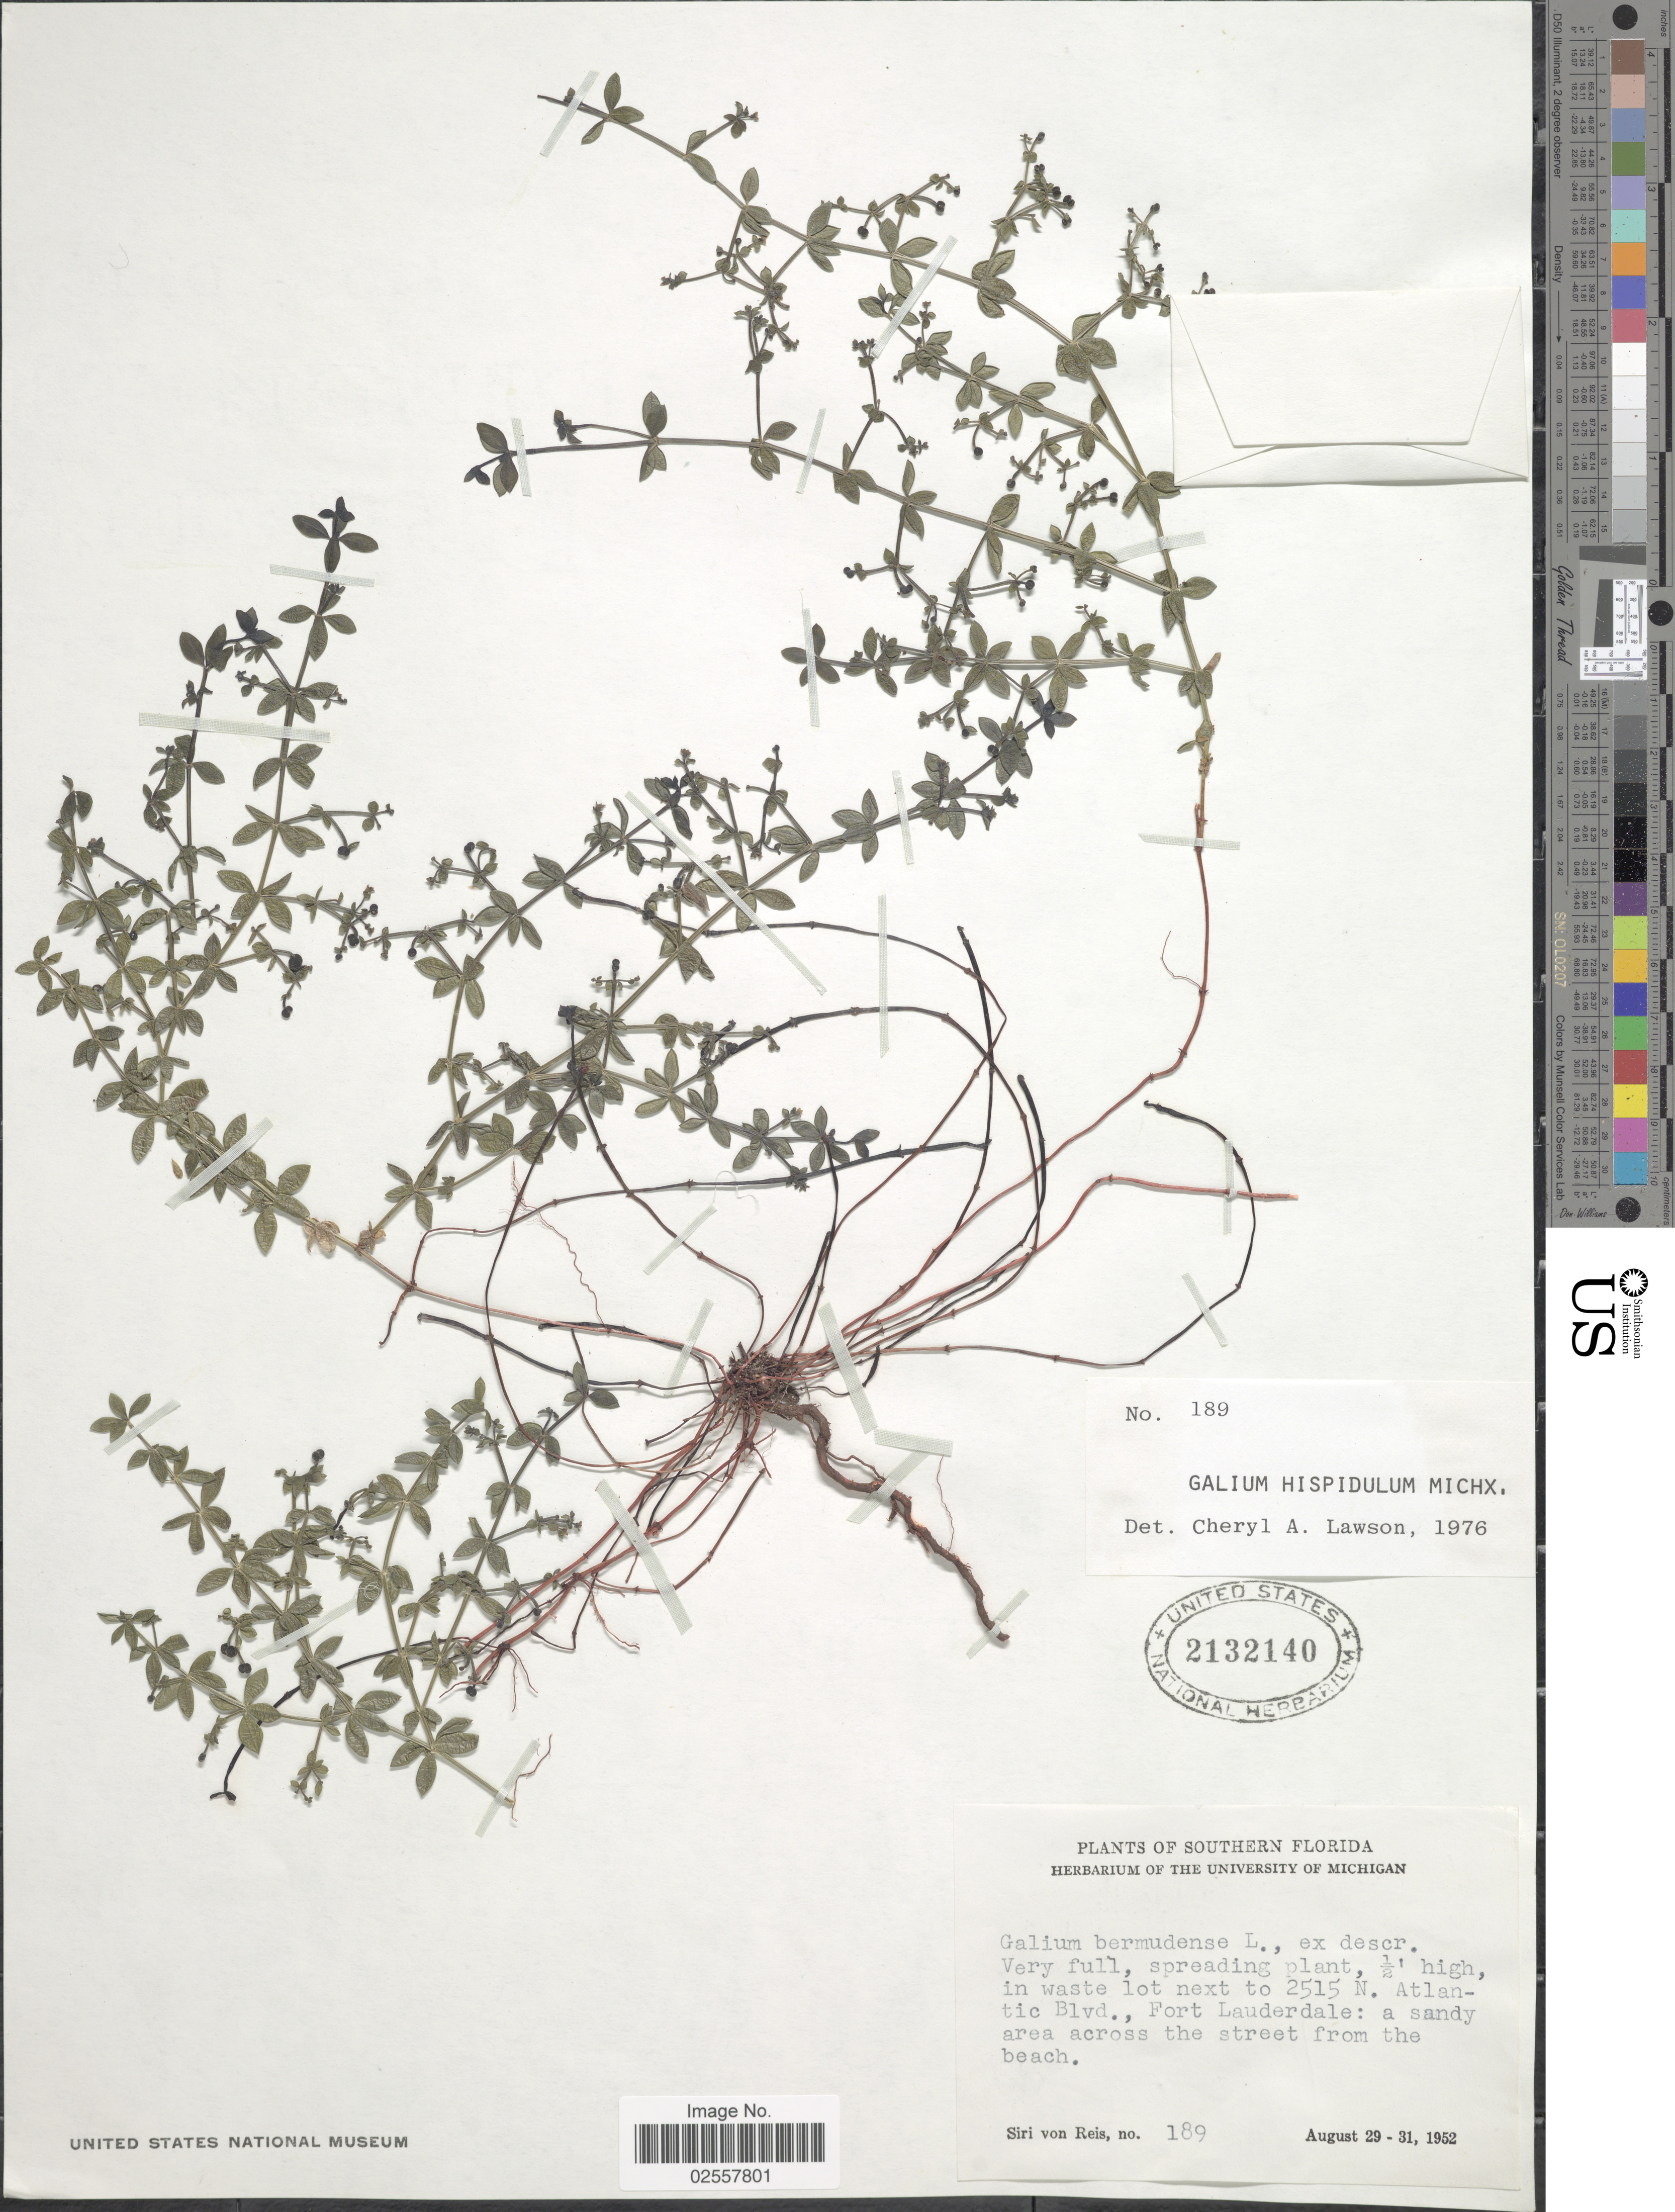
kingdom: Plantae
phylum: Tracheophyta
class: Magnoliopsida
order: Gentianales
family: Rubiaceae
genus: Galium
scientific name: Galium hispidulum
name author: Michx.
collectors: S. von Reis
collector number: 189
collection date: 1952-08-29/1952-08-31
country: United States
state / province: Florida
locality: Southern Florida. In waste lot next to 2515 N. Atlantic Blvd., Fort Lauderdale.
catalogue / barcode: US 2132140